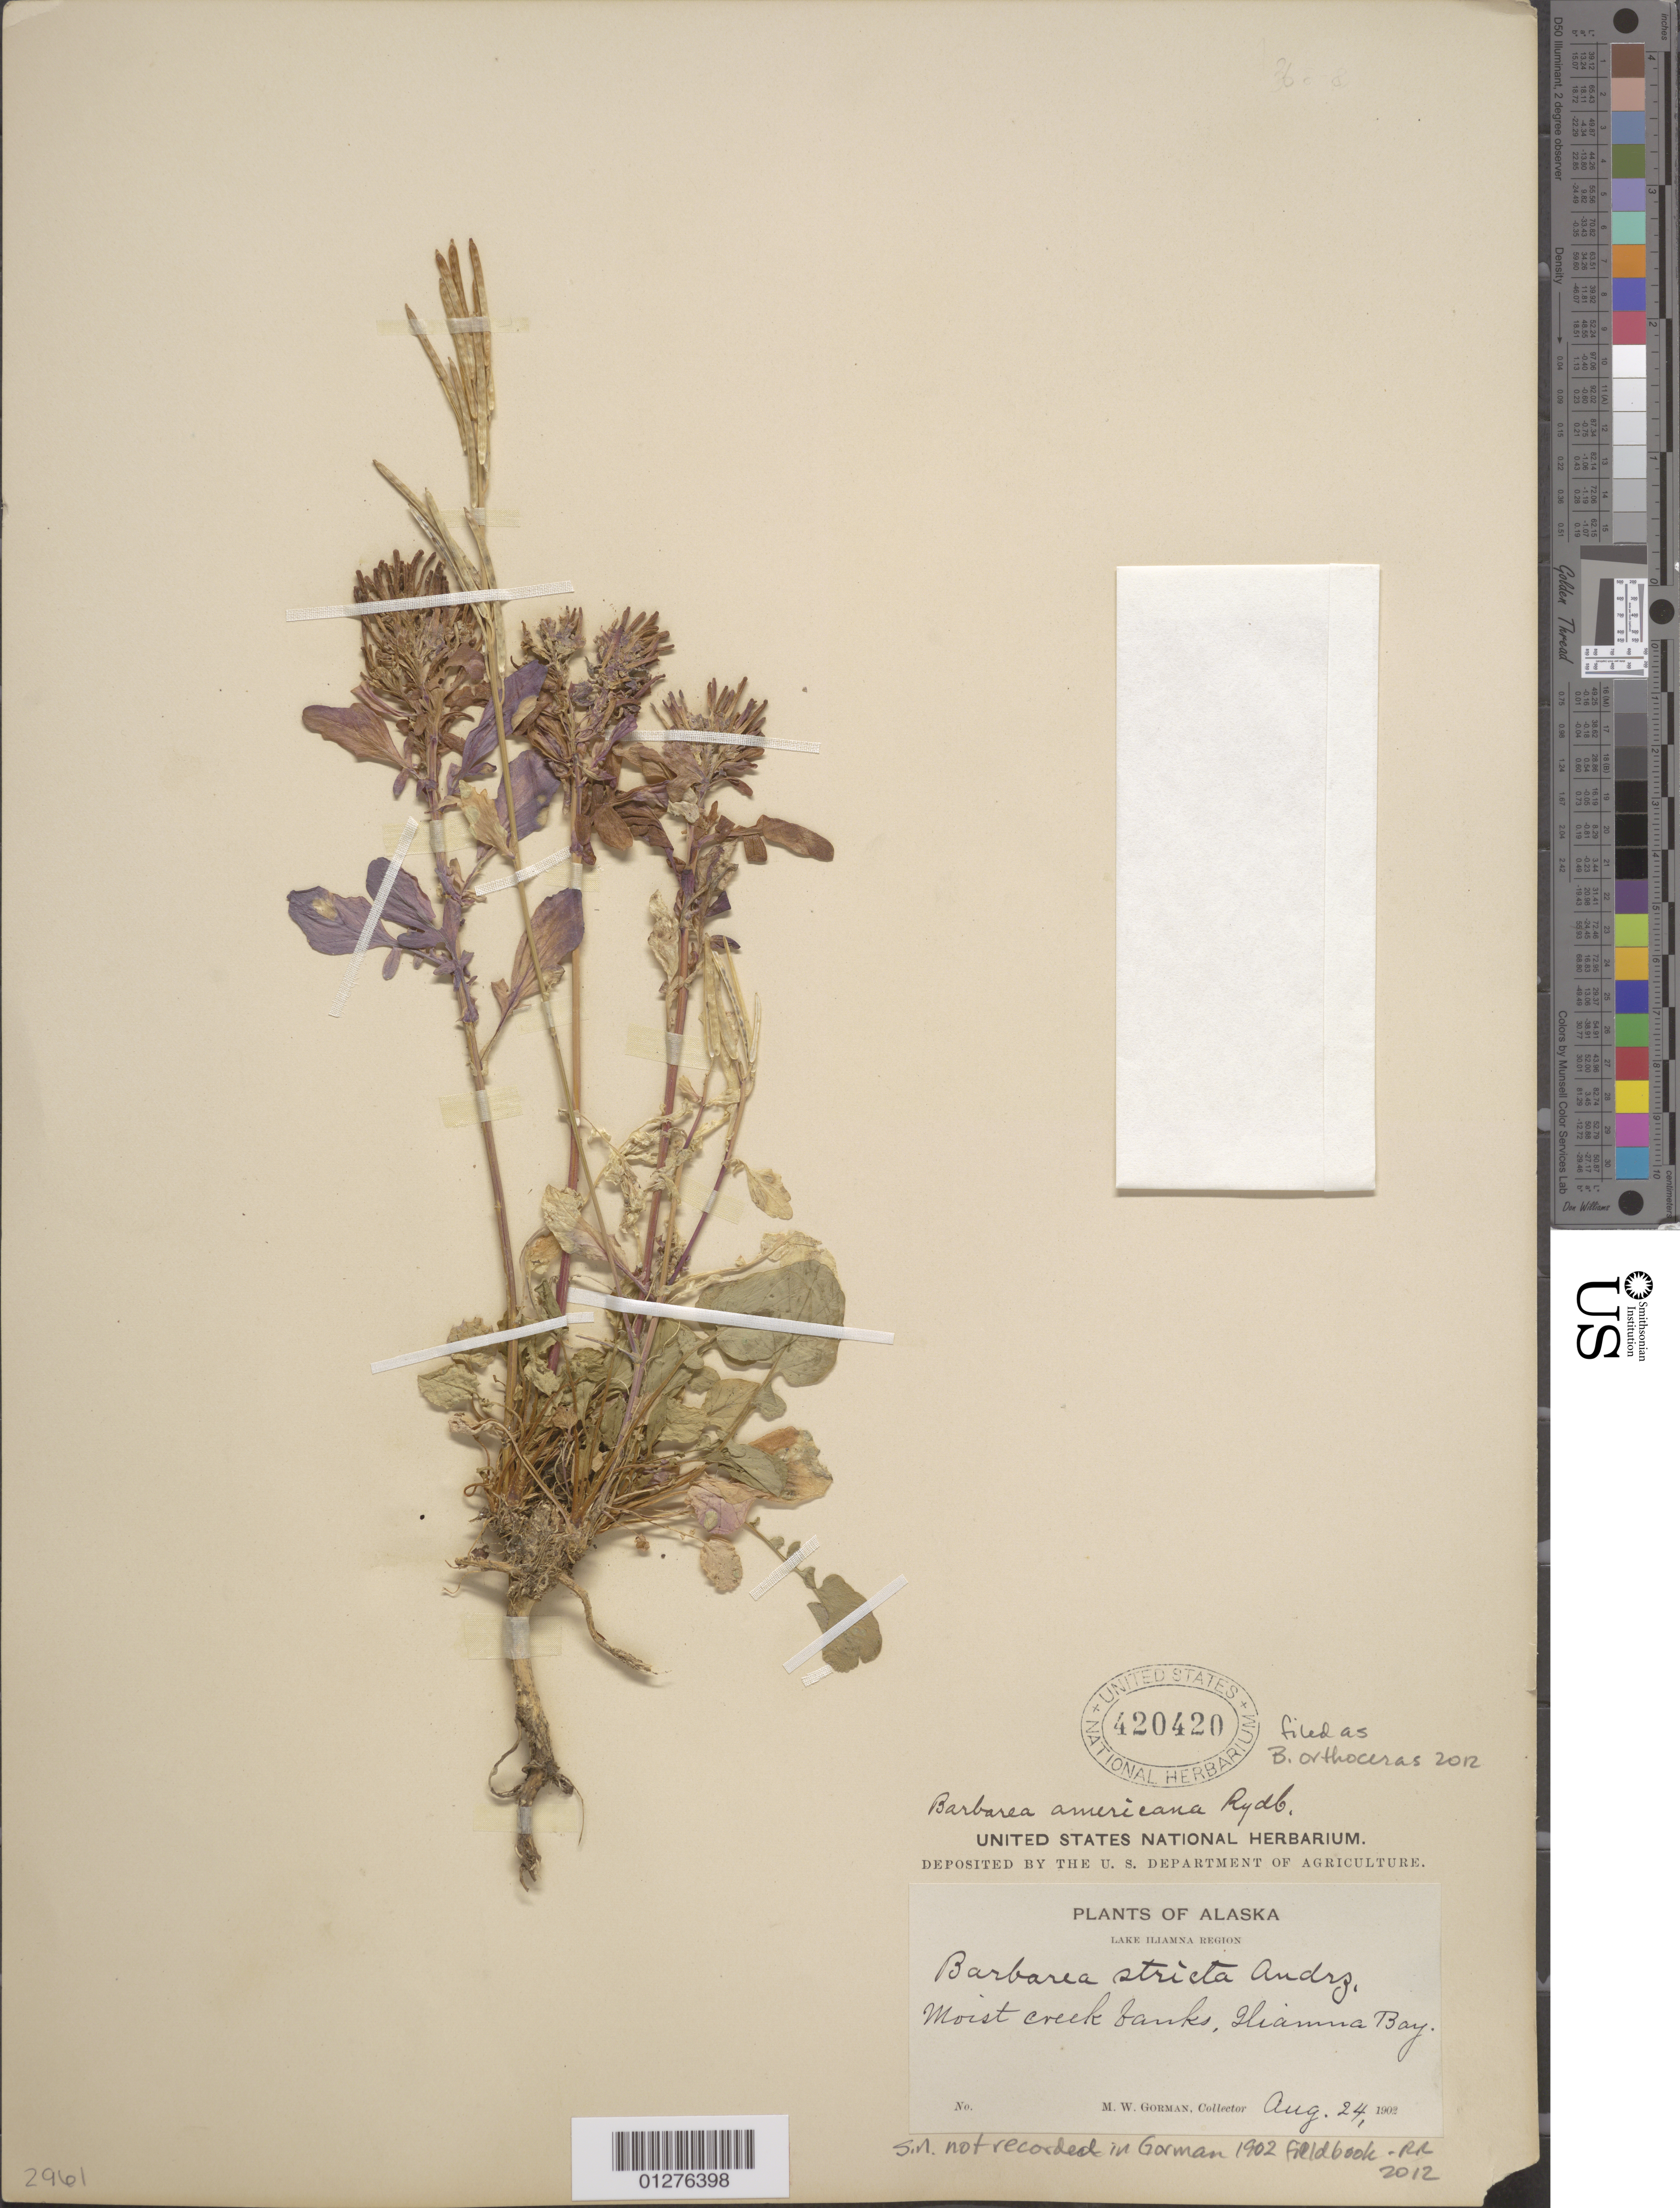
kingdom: Plantae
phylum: Tracheophyta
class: Magnoliopsida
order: Brassicales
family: Brassicaceae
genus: Barbarea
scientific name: Barbarea orthoceras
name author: Ledeb.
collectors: M. W. Gorman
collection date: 1902-08-24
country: United States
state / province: Alaska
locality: Lake Iliamna Region. Iliamna Bay.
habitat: Moist creek bank.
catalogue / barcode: US 420420